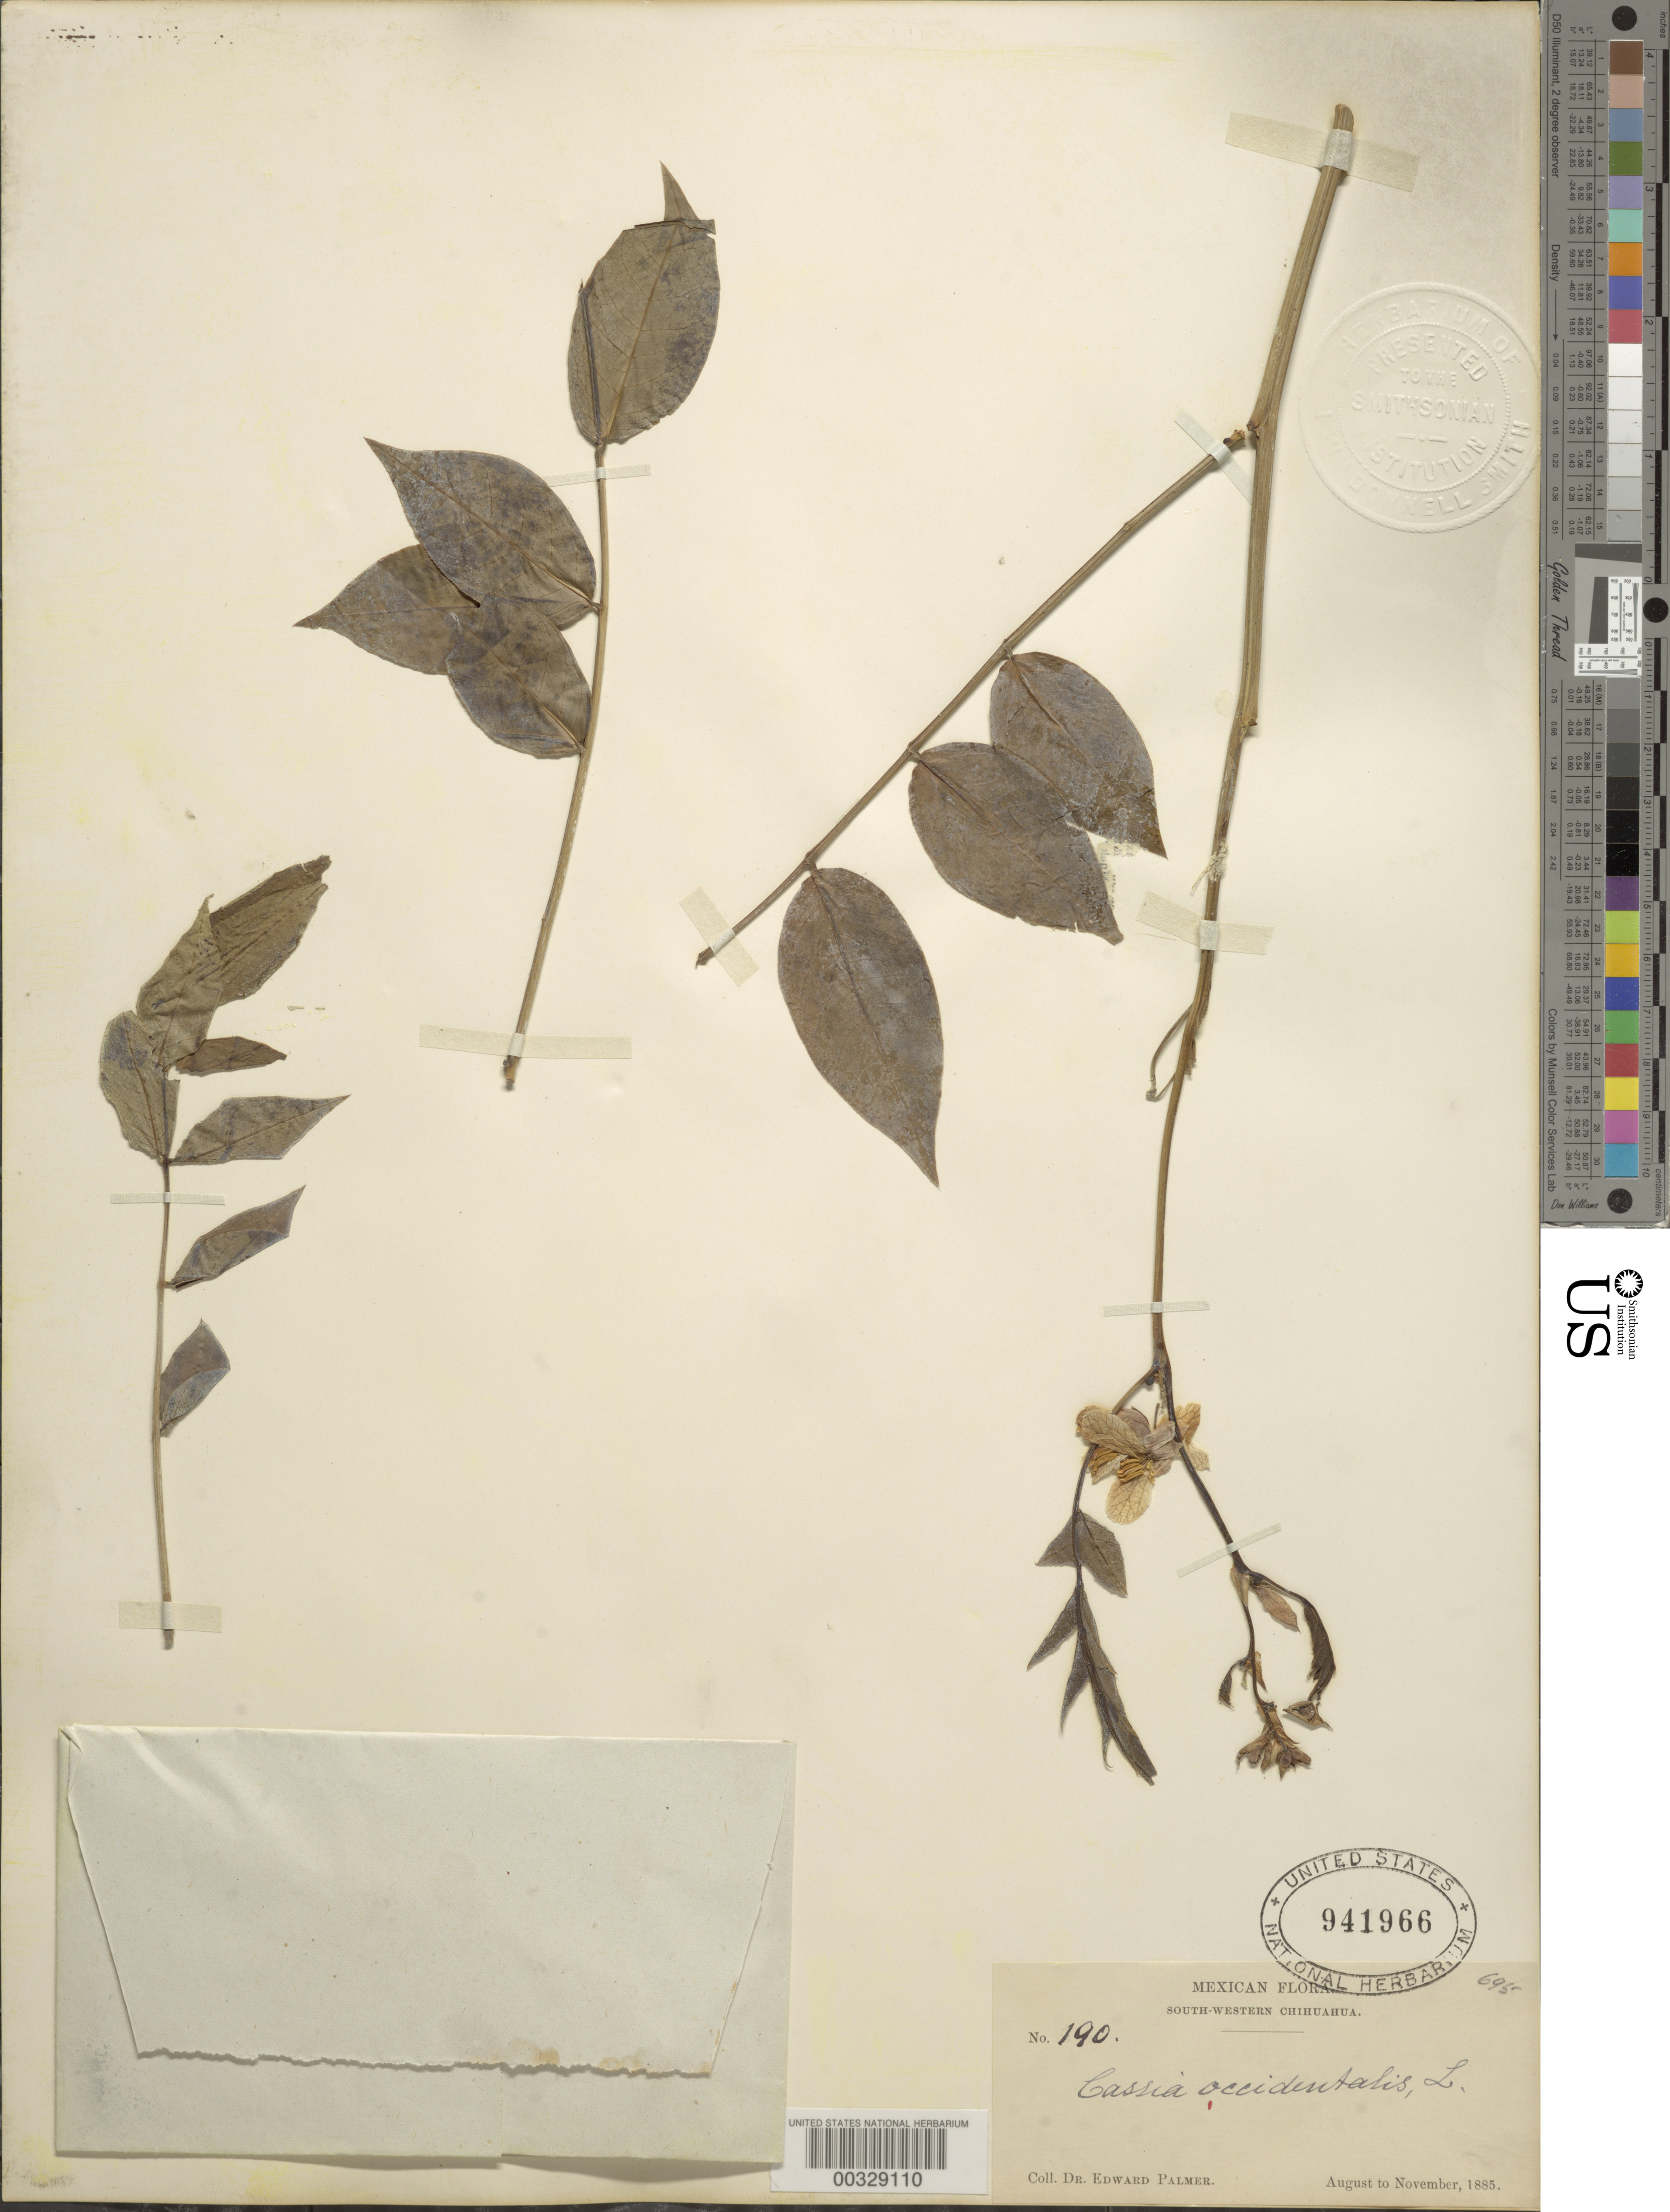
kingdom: Plantae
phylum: Tracheophyta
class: Magnoliopsida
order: Fabales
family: Fabaceae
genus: Senna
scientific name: Senna occidentalis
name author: (L.) Link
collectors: E. Palmer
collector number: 190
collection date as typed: Aug 1885 to -- Nov 1885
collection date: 1885-08/1885-11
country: Mexico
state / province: Chihuahua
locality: SW Chihuahua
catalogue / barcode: US 941966